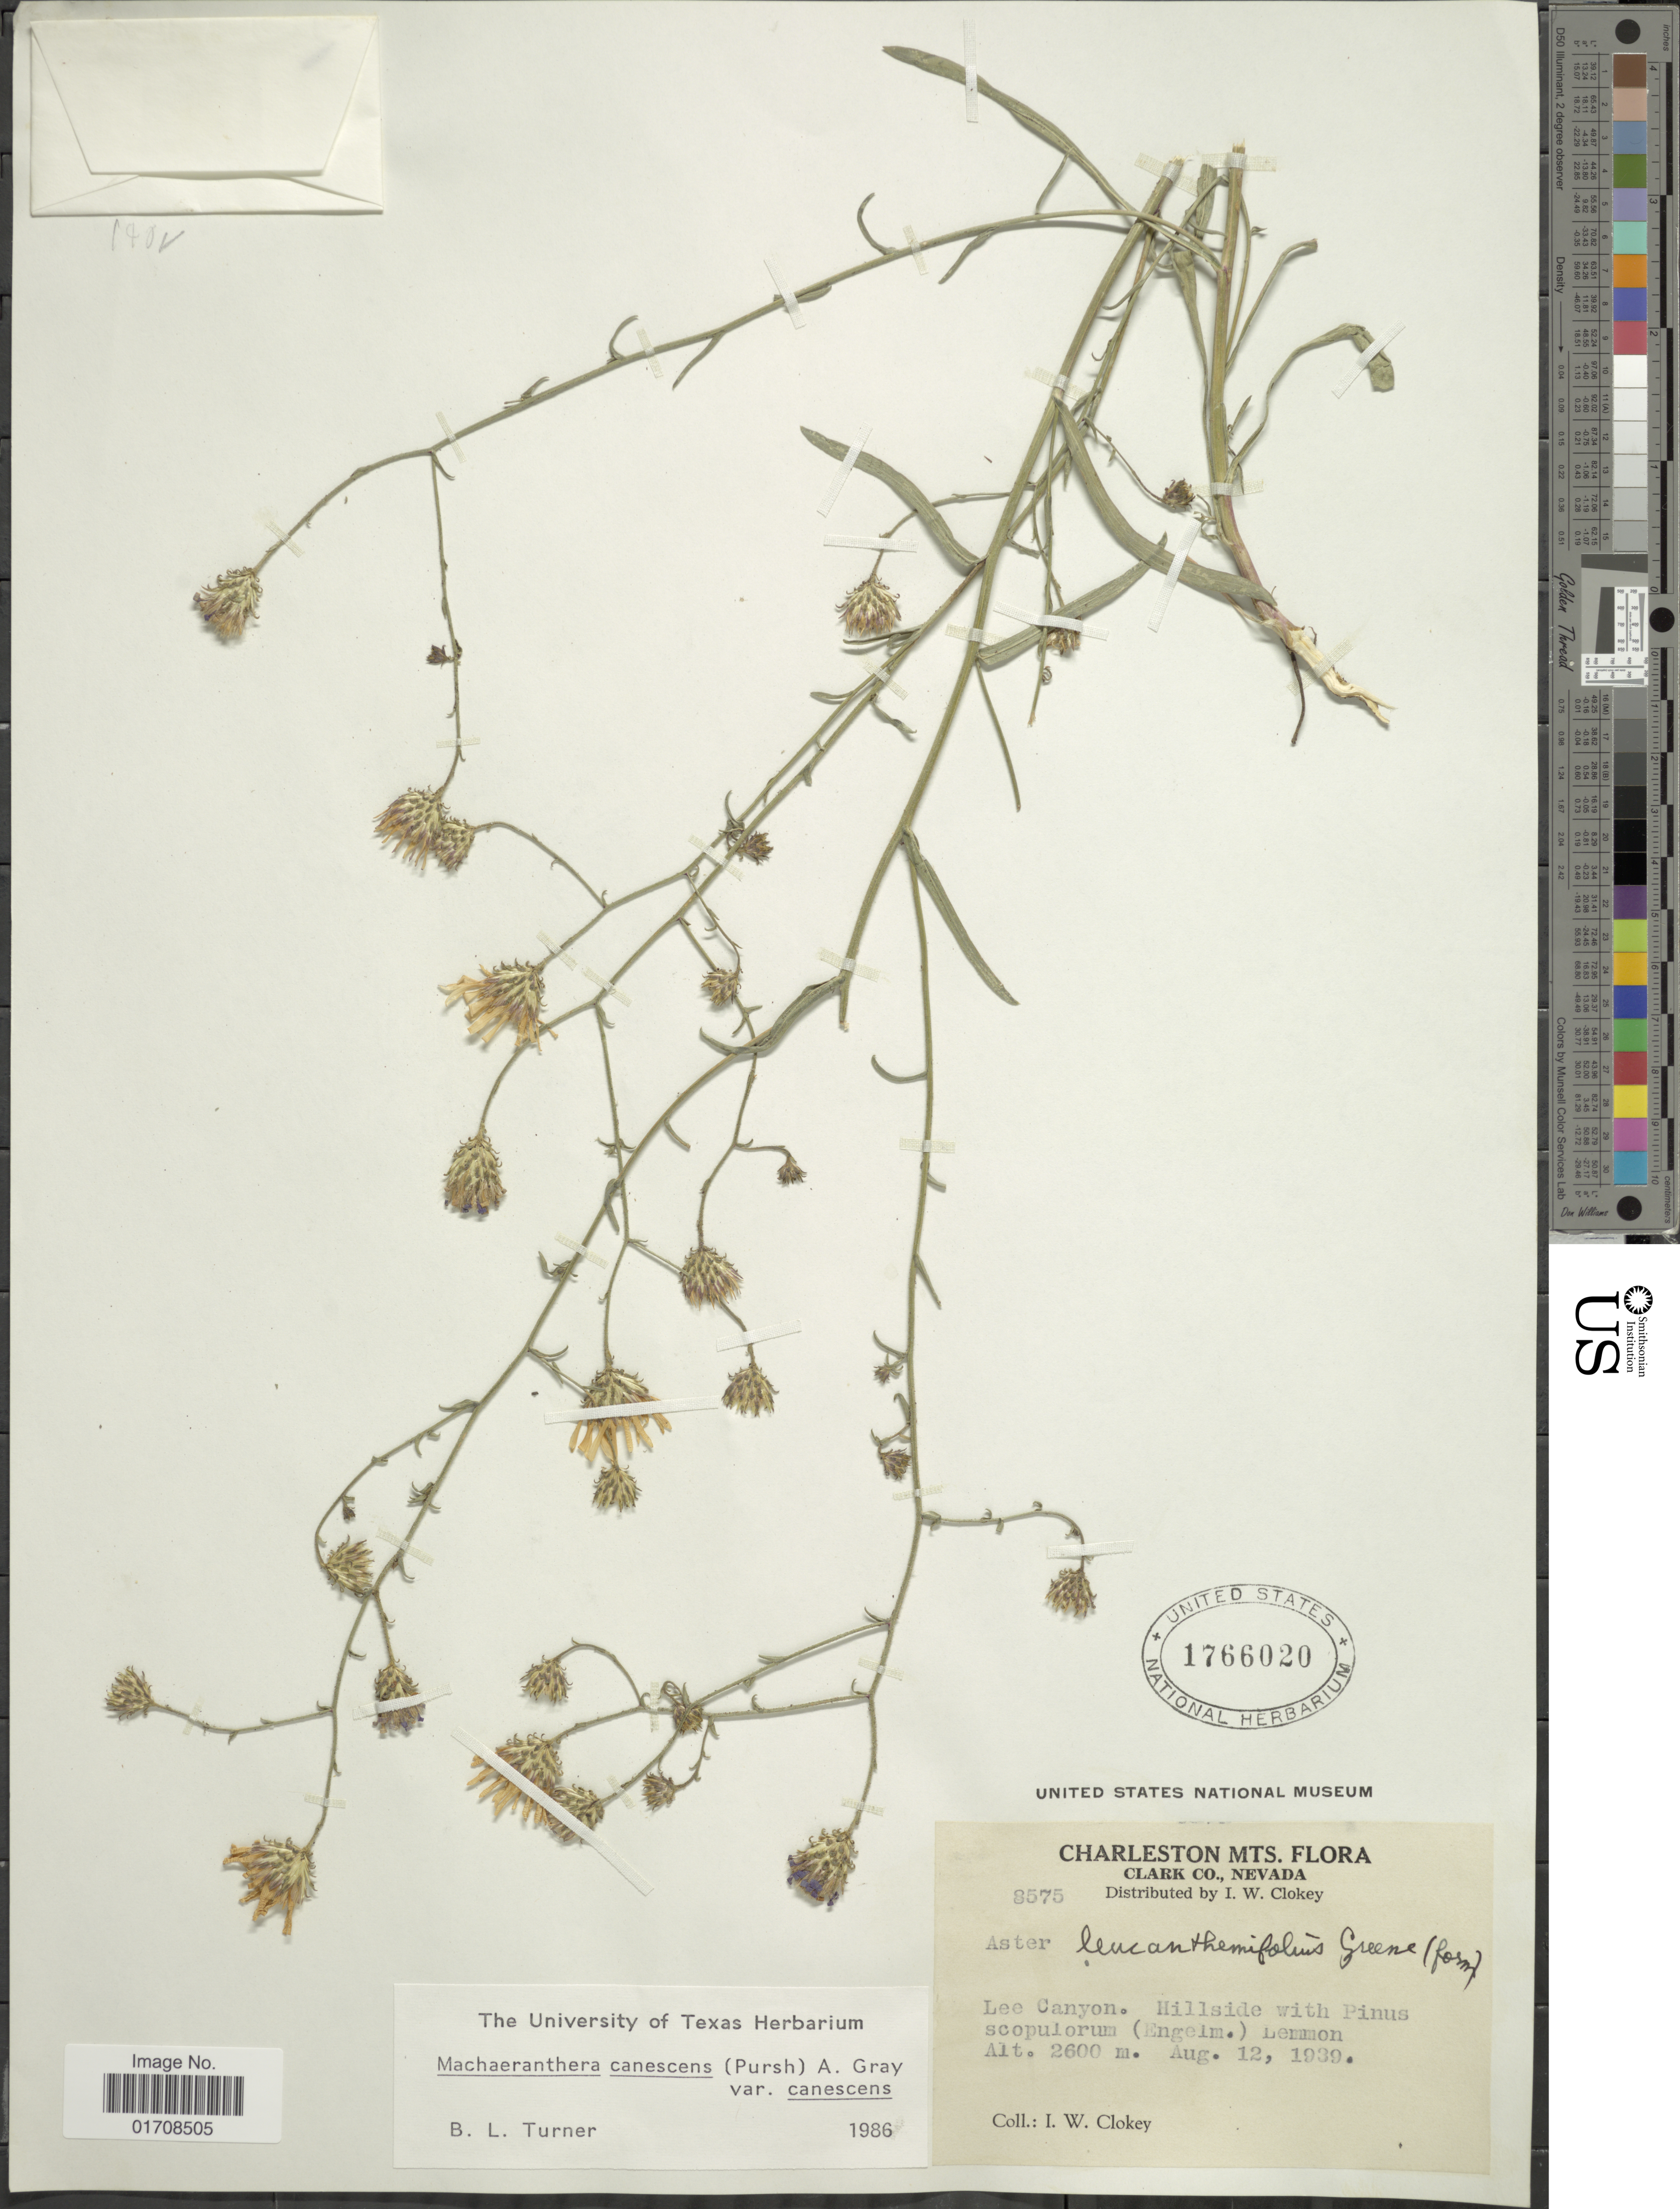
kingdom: Plantae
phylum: Tracheophyta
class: Magnoliopsida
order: Asterales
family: Asteraceae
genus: Machaeranthera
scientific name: Machaeranthera canescens var. canescens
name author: (Pursh) A. Gray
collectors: I. W. Clokey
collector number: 8575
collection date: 1939-08-12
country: United States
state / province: Nevada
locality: Charleston Mts., Clark Co., Lee Canyon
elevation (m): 2600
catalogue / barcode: US 1766020